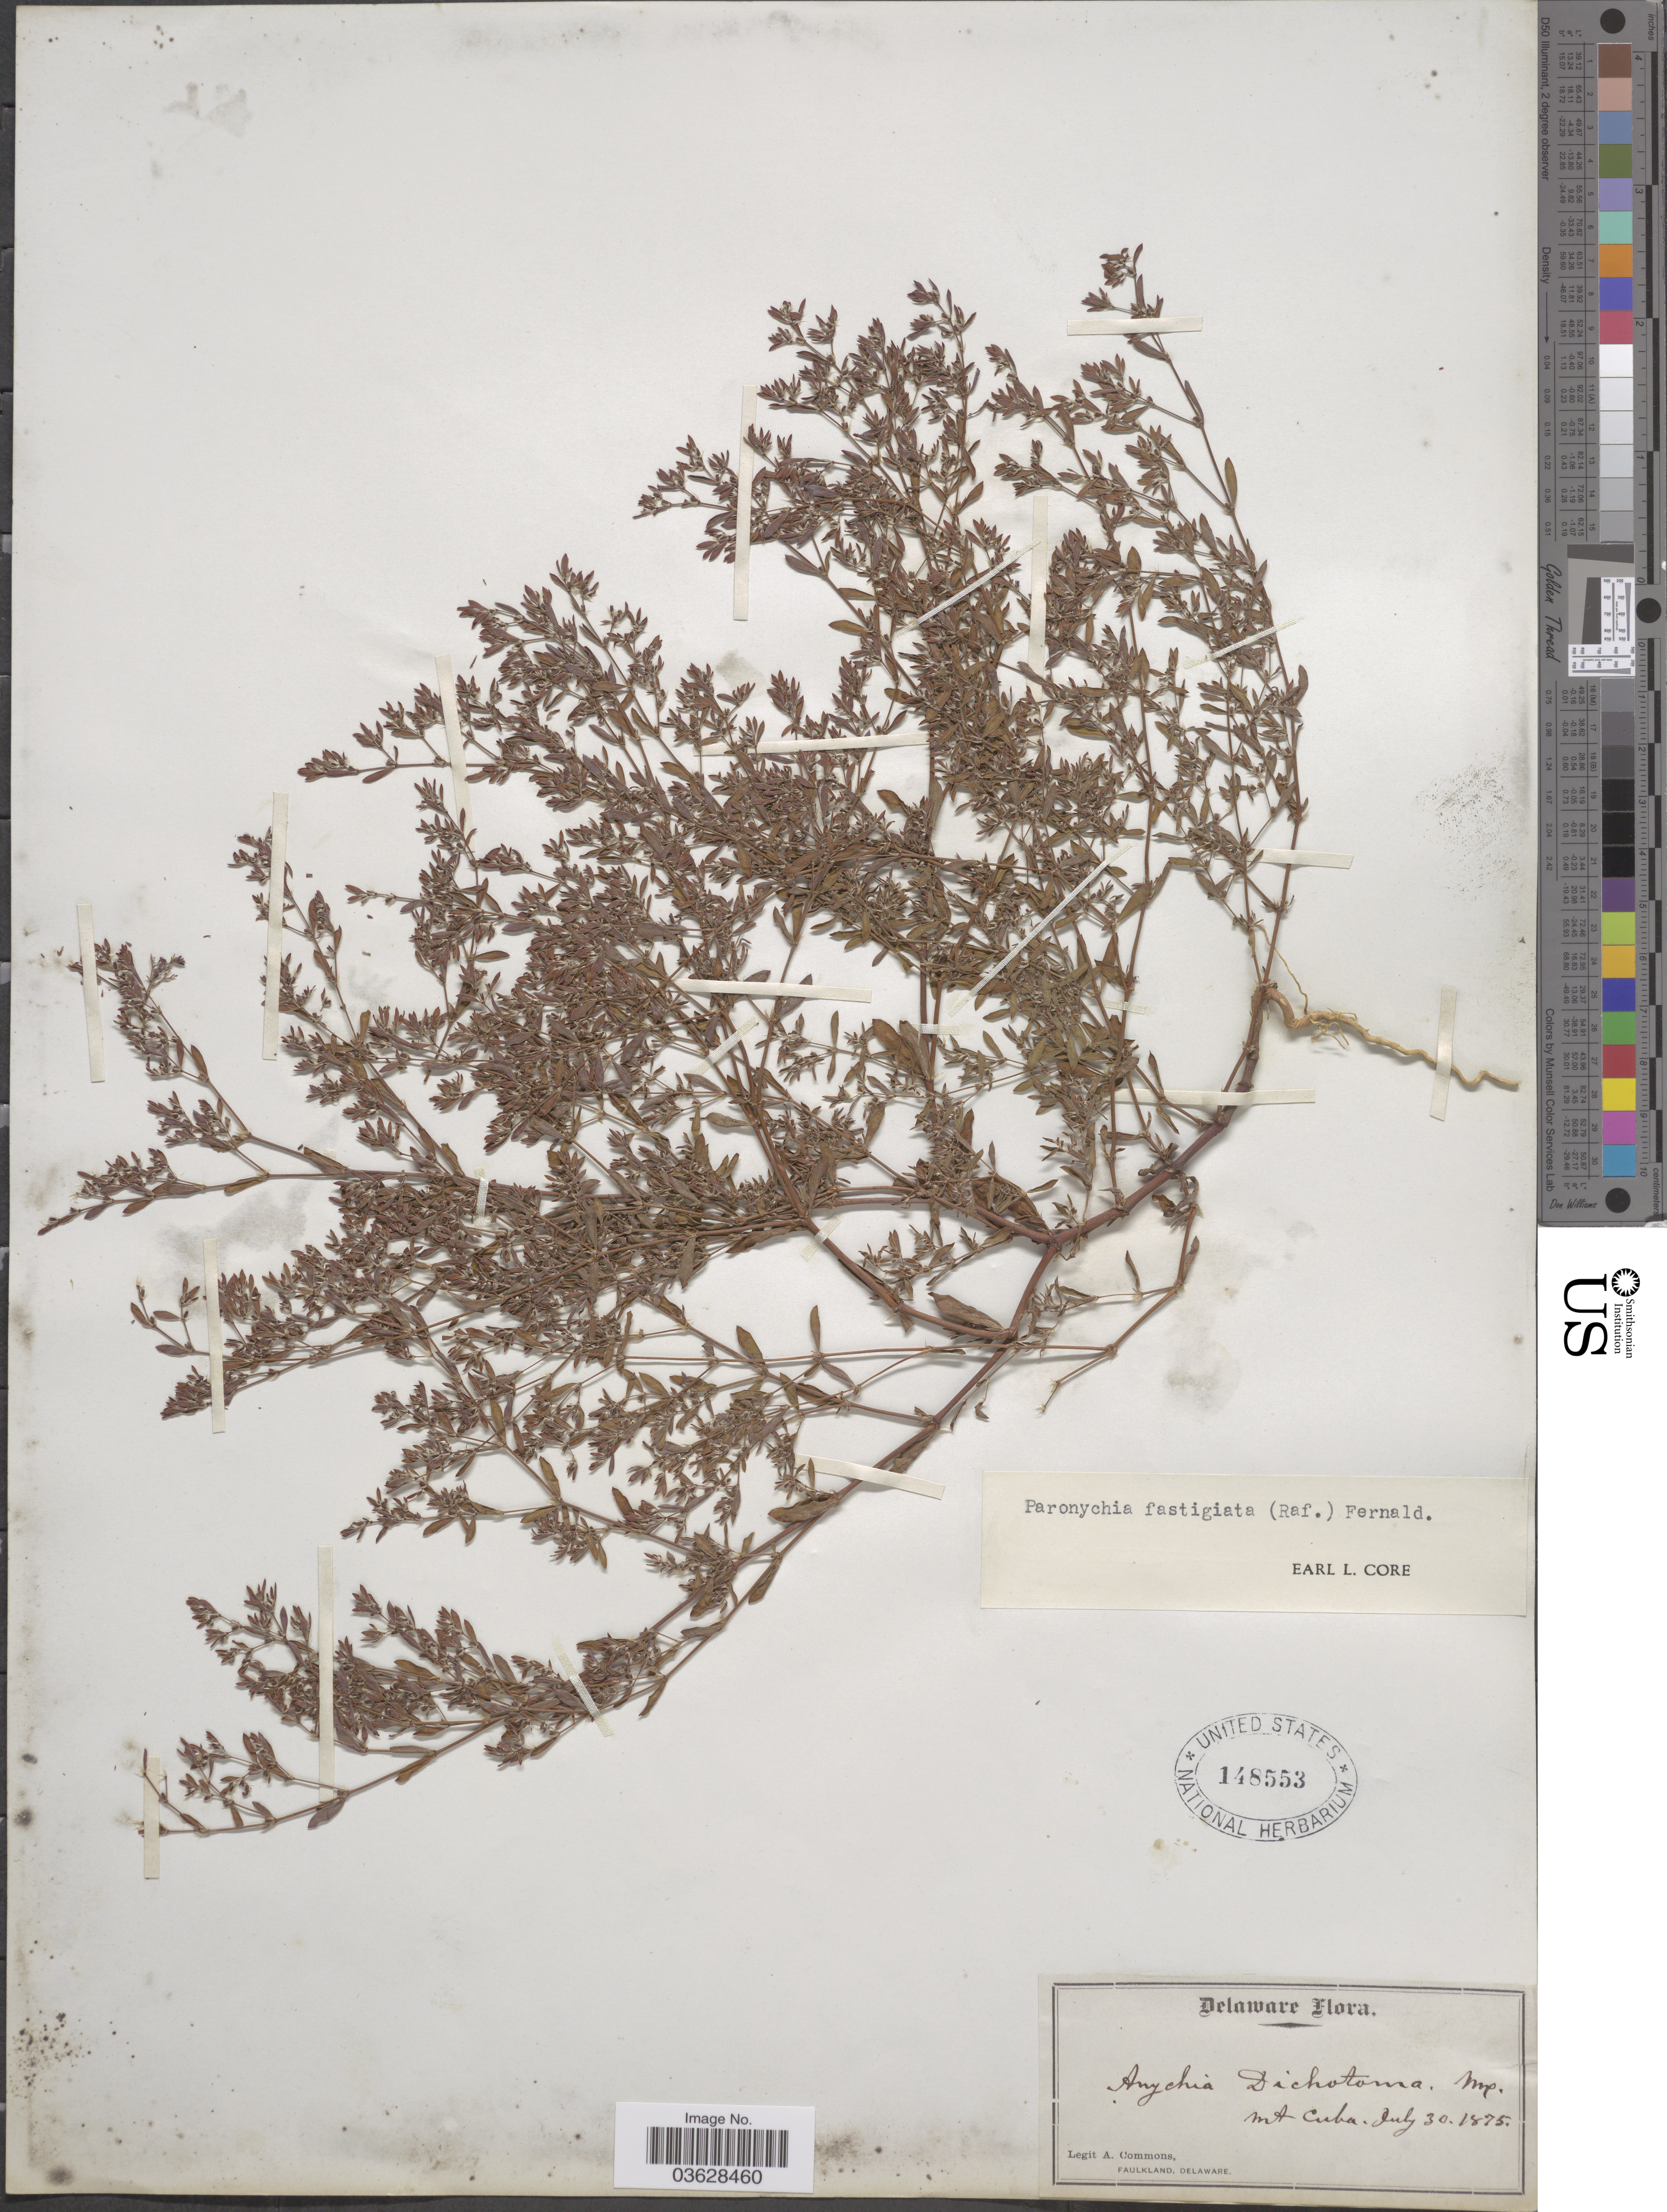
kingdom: Plantae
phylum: Tracheophyta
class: Magnoliopsida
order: Caryophyllales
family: Caryophyllaceae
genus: Paronychia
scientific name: Paronychia fastigiata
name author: (Raf.) Fernald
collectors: A. Commons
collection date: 1875-07-30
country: United States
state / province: Delaware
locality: Mt. Cuba.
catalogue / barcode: US 148553